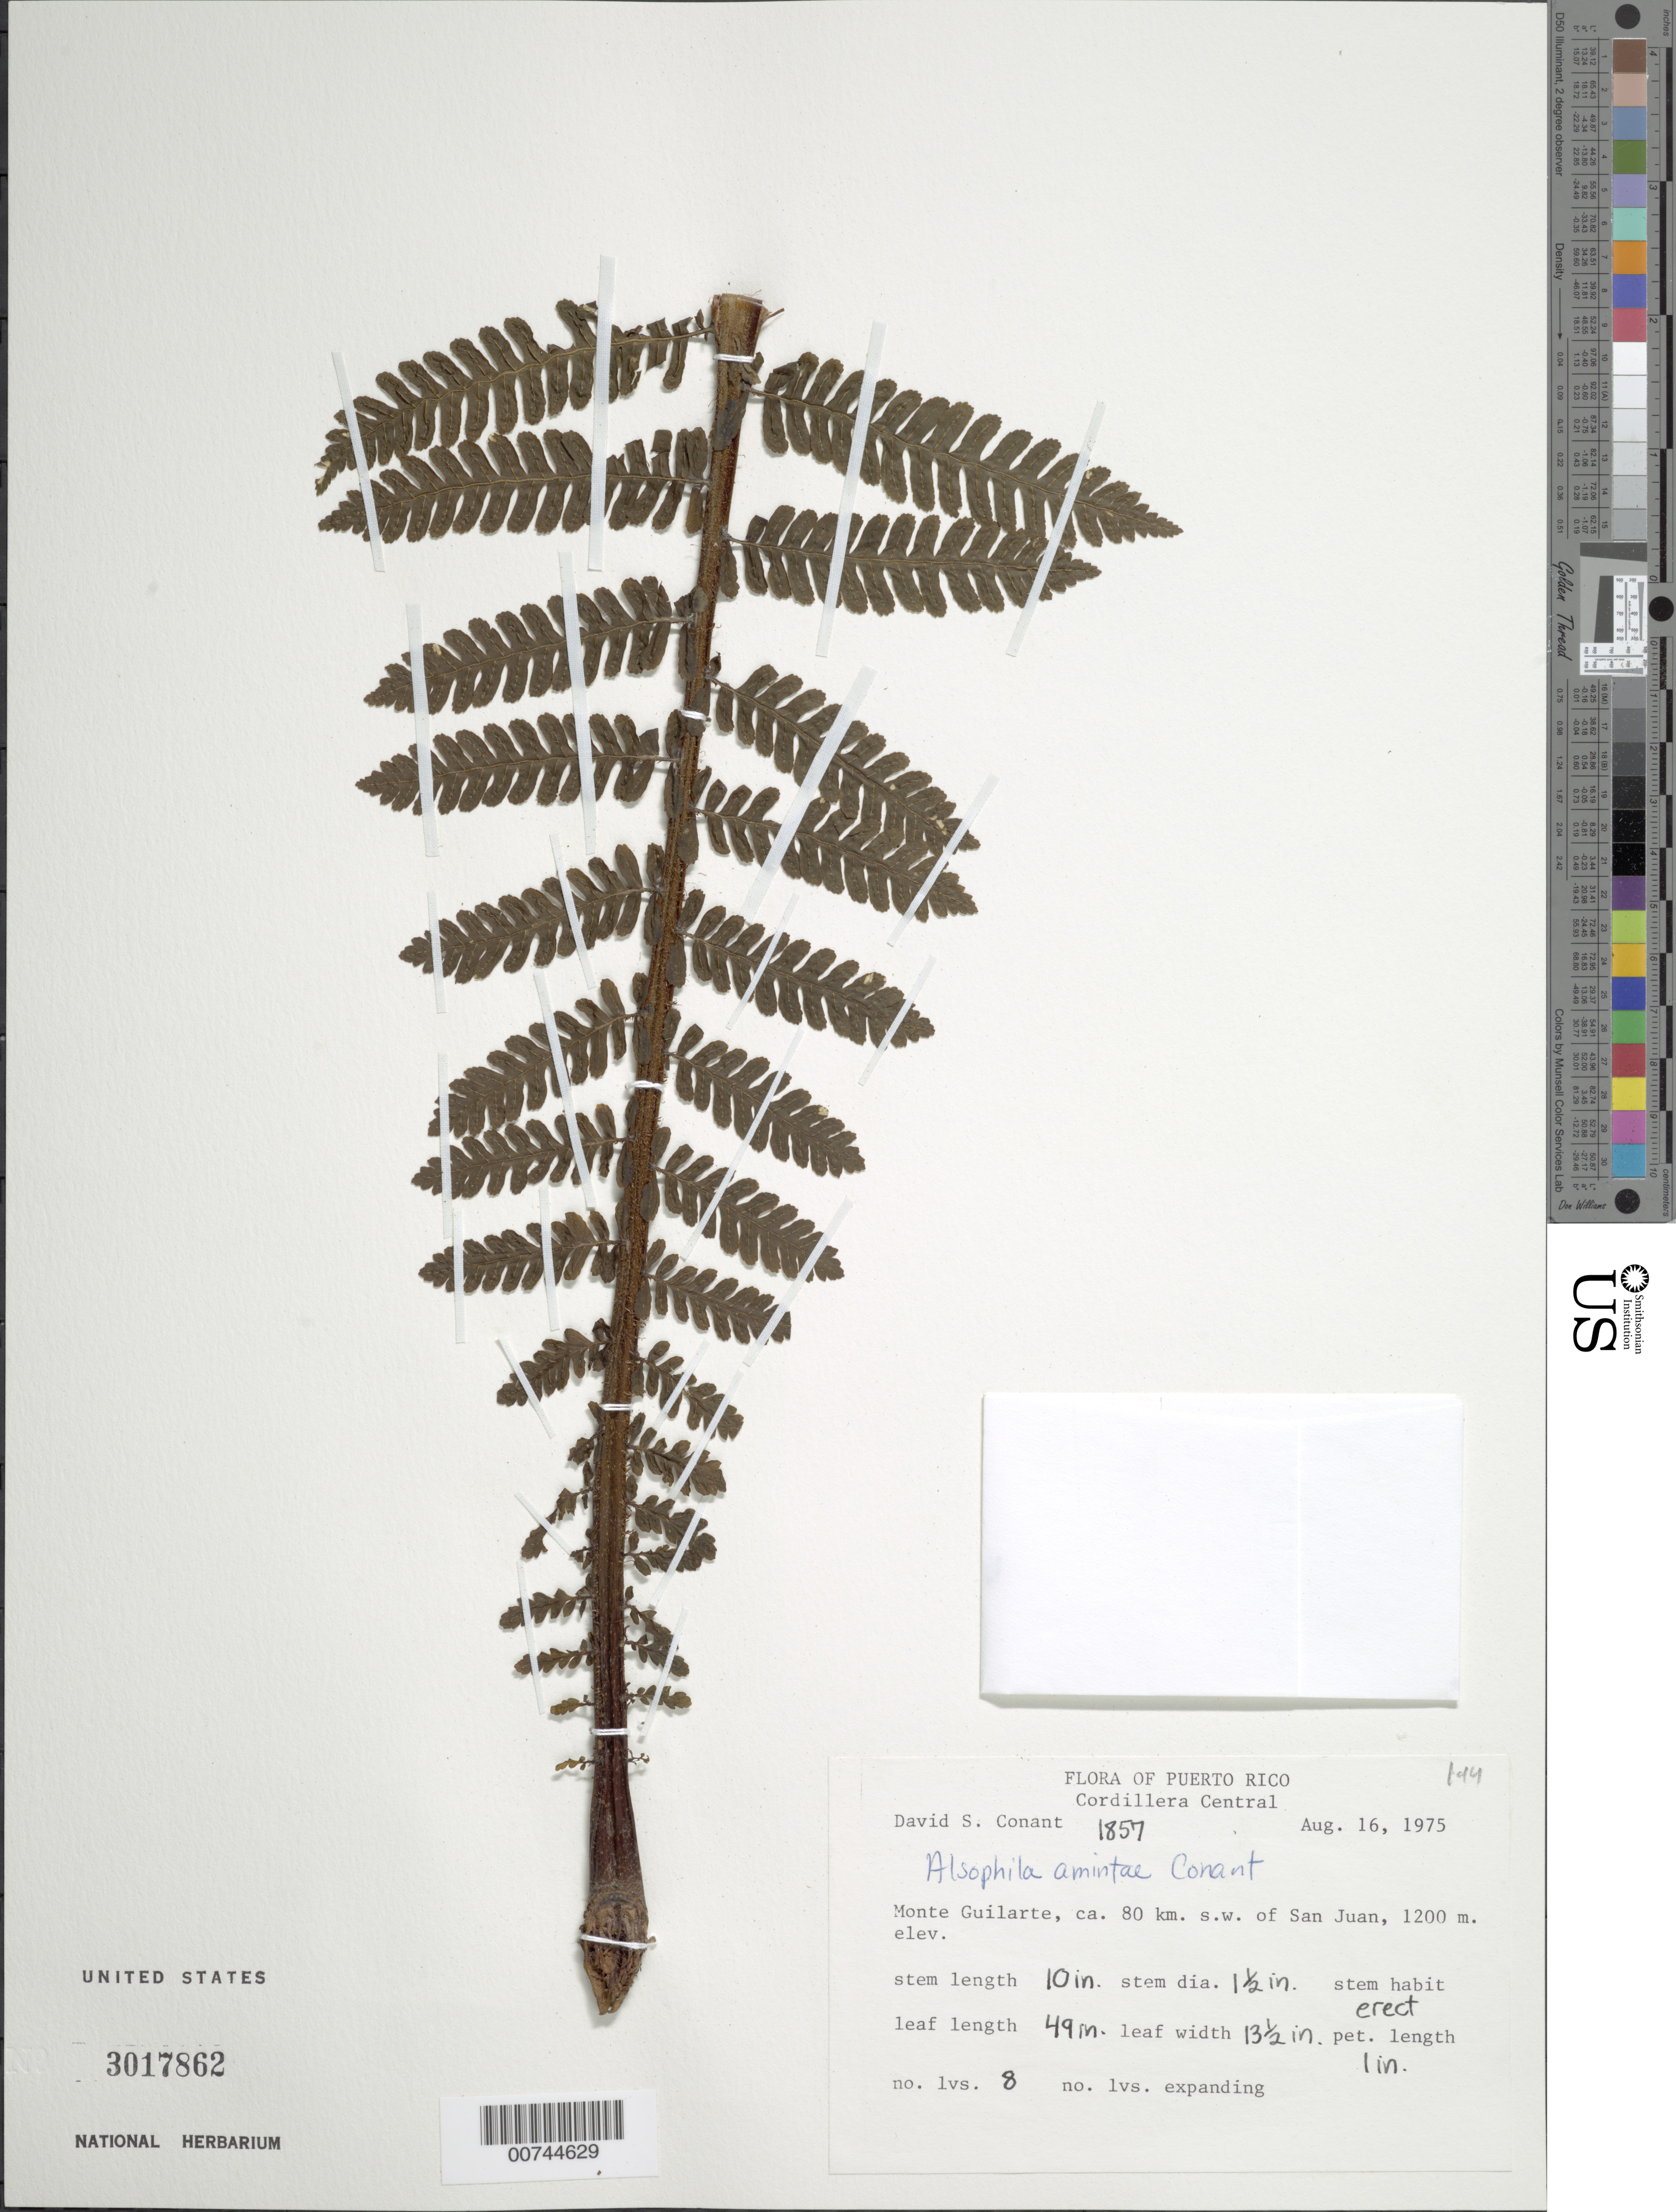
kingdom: Plantae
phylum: Tracheophyta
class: Polypodiopsida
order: Cyatheales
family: Cyatheaceae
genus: Alsophila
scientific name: Alsophila amintae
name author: D.S. Conant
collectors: D. S. Conant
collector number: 1857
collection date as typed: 16 Aug 1975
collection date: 1975-08-16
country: Puerto Rico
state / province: Adjuntas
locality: Monte Guilarte, ca. 80 km SW of San Juan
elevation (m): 1200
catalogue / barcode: US 3017862